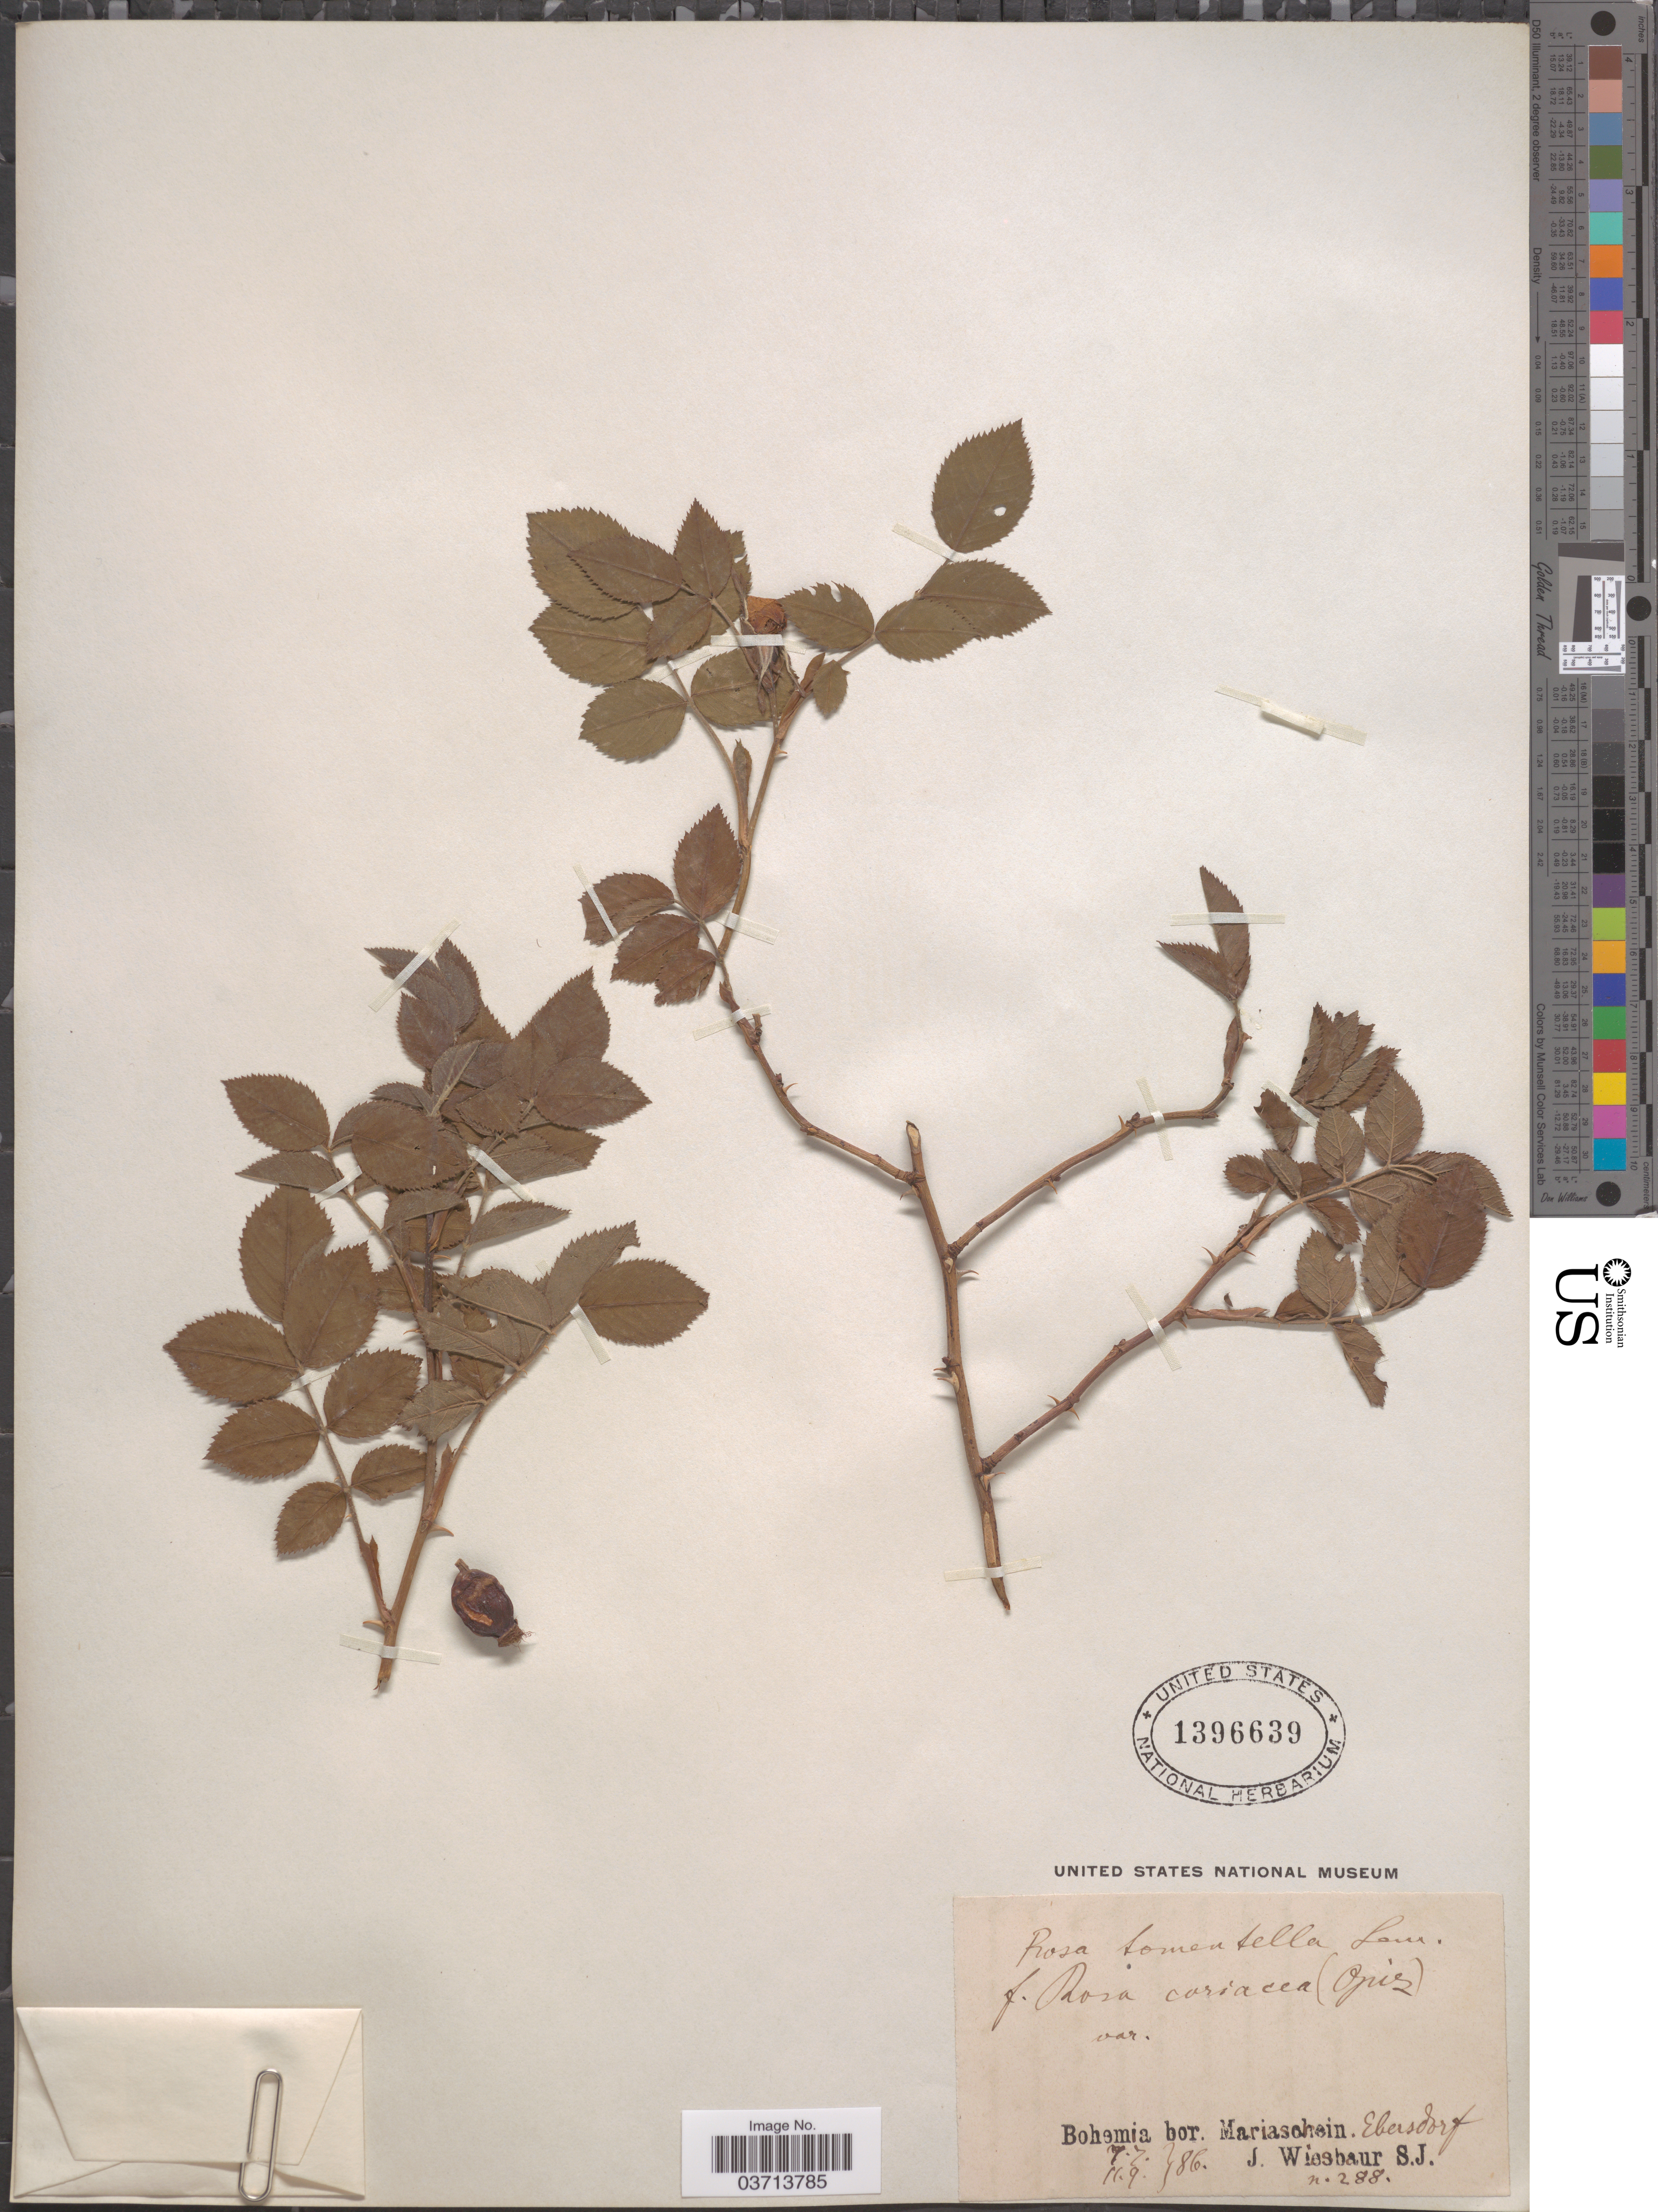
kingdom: Plantae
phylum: Tracheophyta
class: Magnoliopsida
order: Rosales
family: Rosaceae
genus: Rosa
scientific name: Rosa tomentella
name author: Léman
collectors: J. Wiesbaur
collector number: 288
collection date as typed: Transcribed d/m/y: 7/7/86 to 11/9/86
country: Czechia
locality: Bohemia bor. Mariaschein. Ebersdorf.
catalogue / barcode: US 1396639